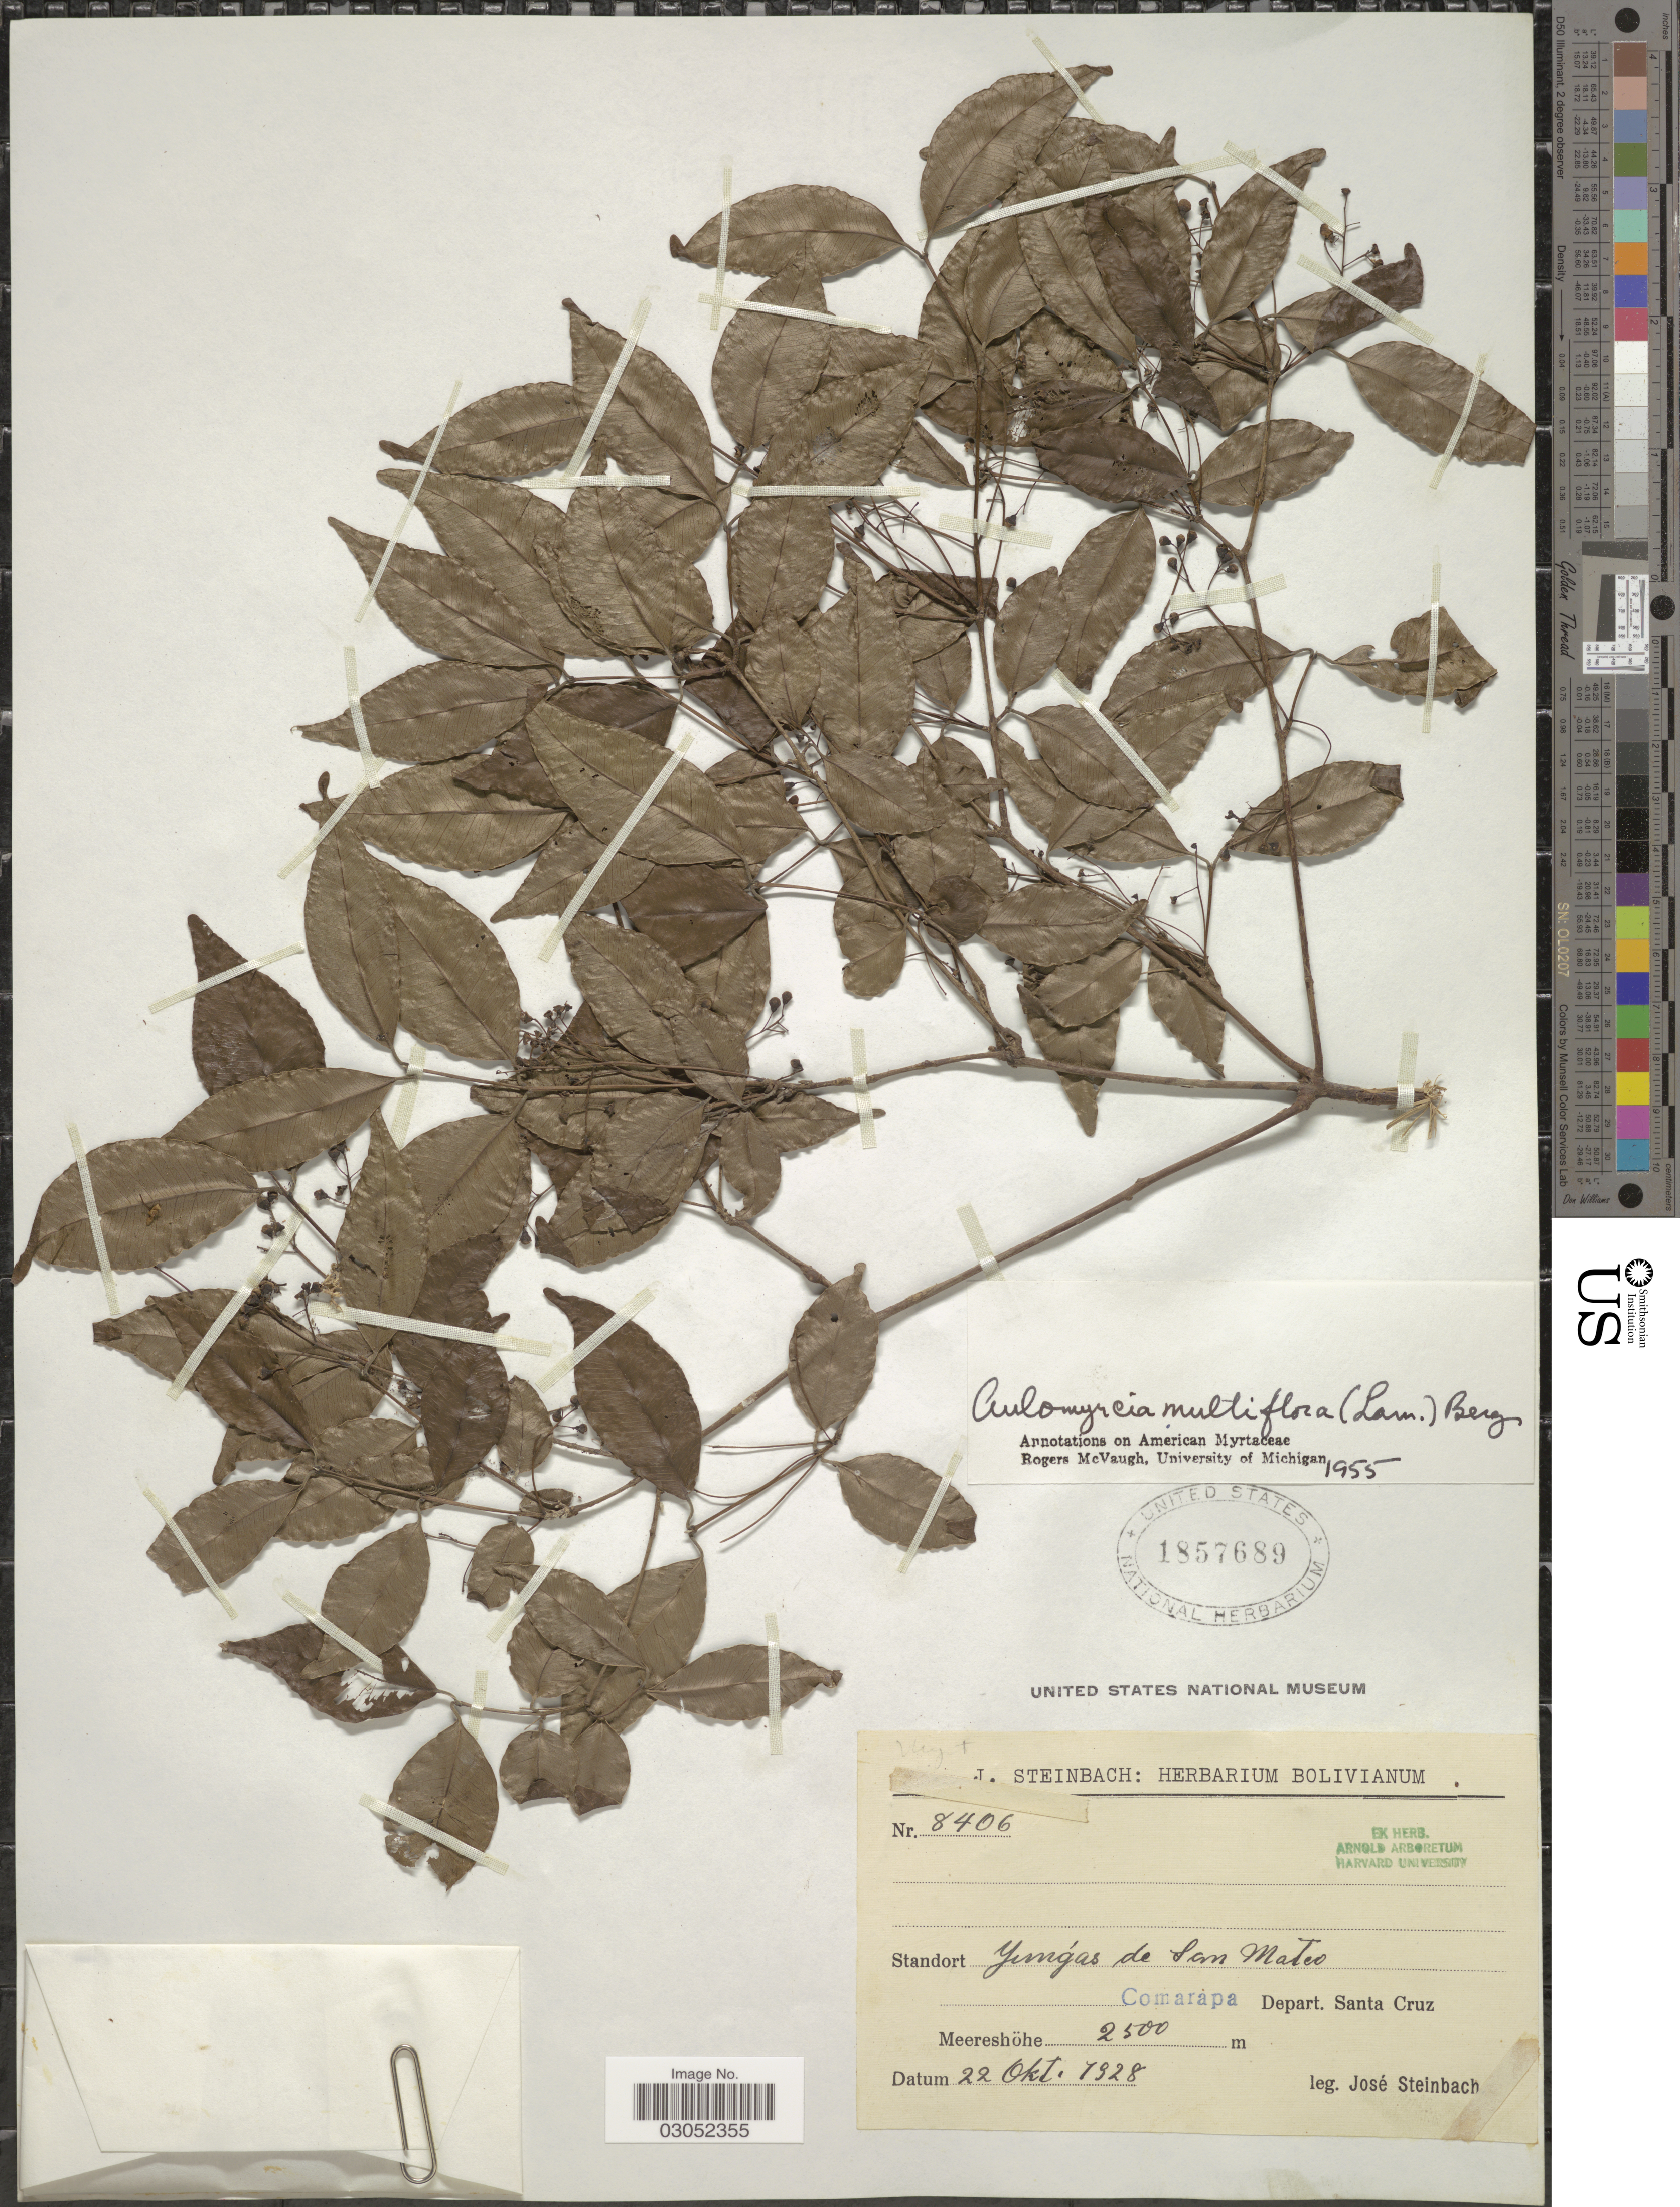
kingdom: Plantae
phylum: Tracheophyta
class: Magnoliopsida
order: Myrtales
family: Myrtaceae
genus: Myrcia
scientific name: Myrcia multiflora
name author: (Lam.) DC.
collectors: J. Steinbach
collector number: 8406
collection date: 1928-10-22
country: Bolivia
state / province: Santa Cruz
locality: Yungás de San Mateo. Comarapa Depart. Santa Cruz.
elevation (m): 2500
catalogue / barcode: US 1857689